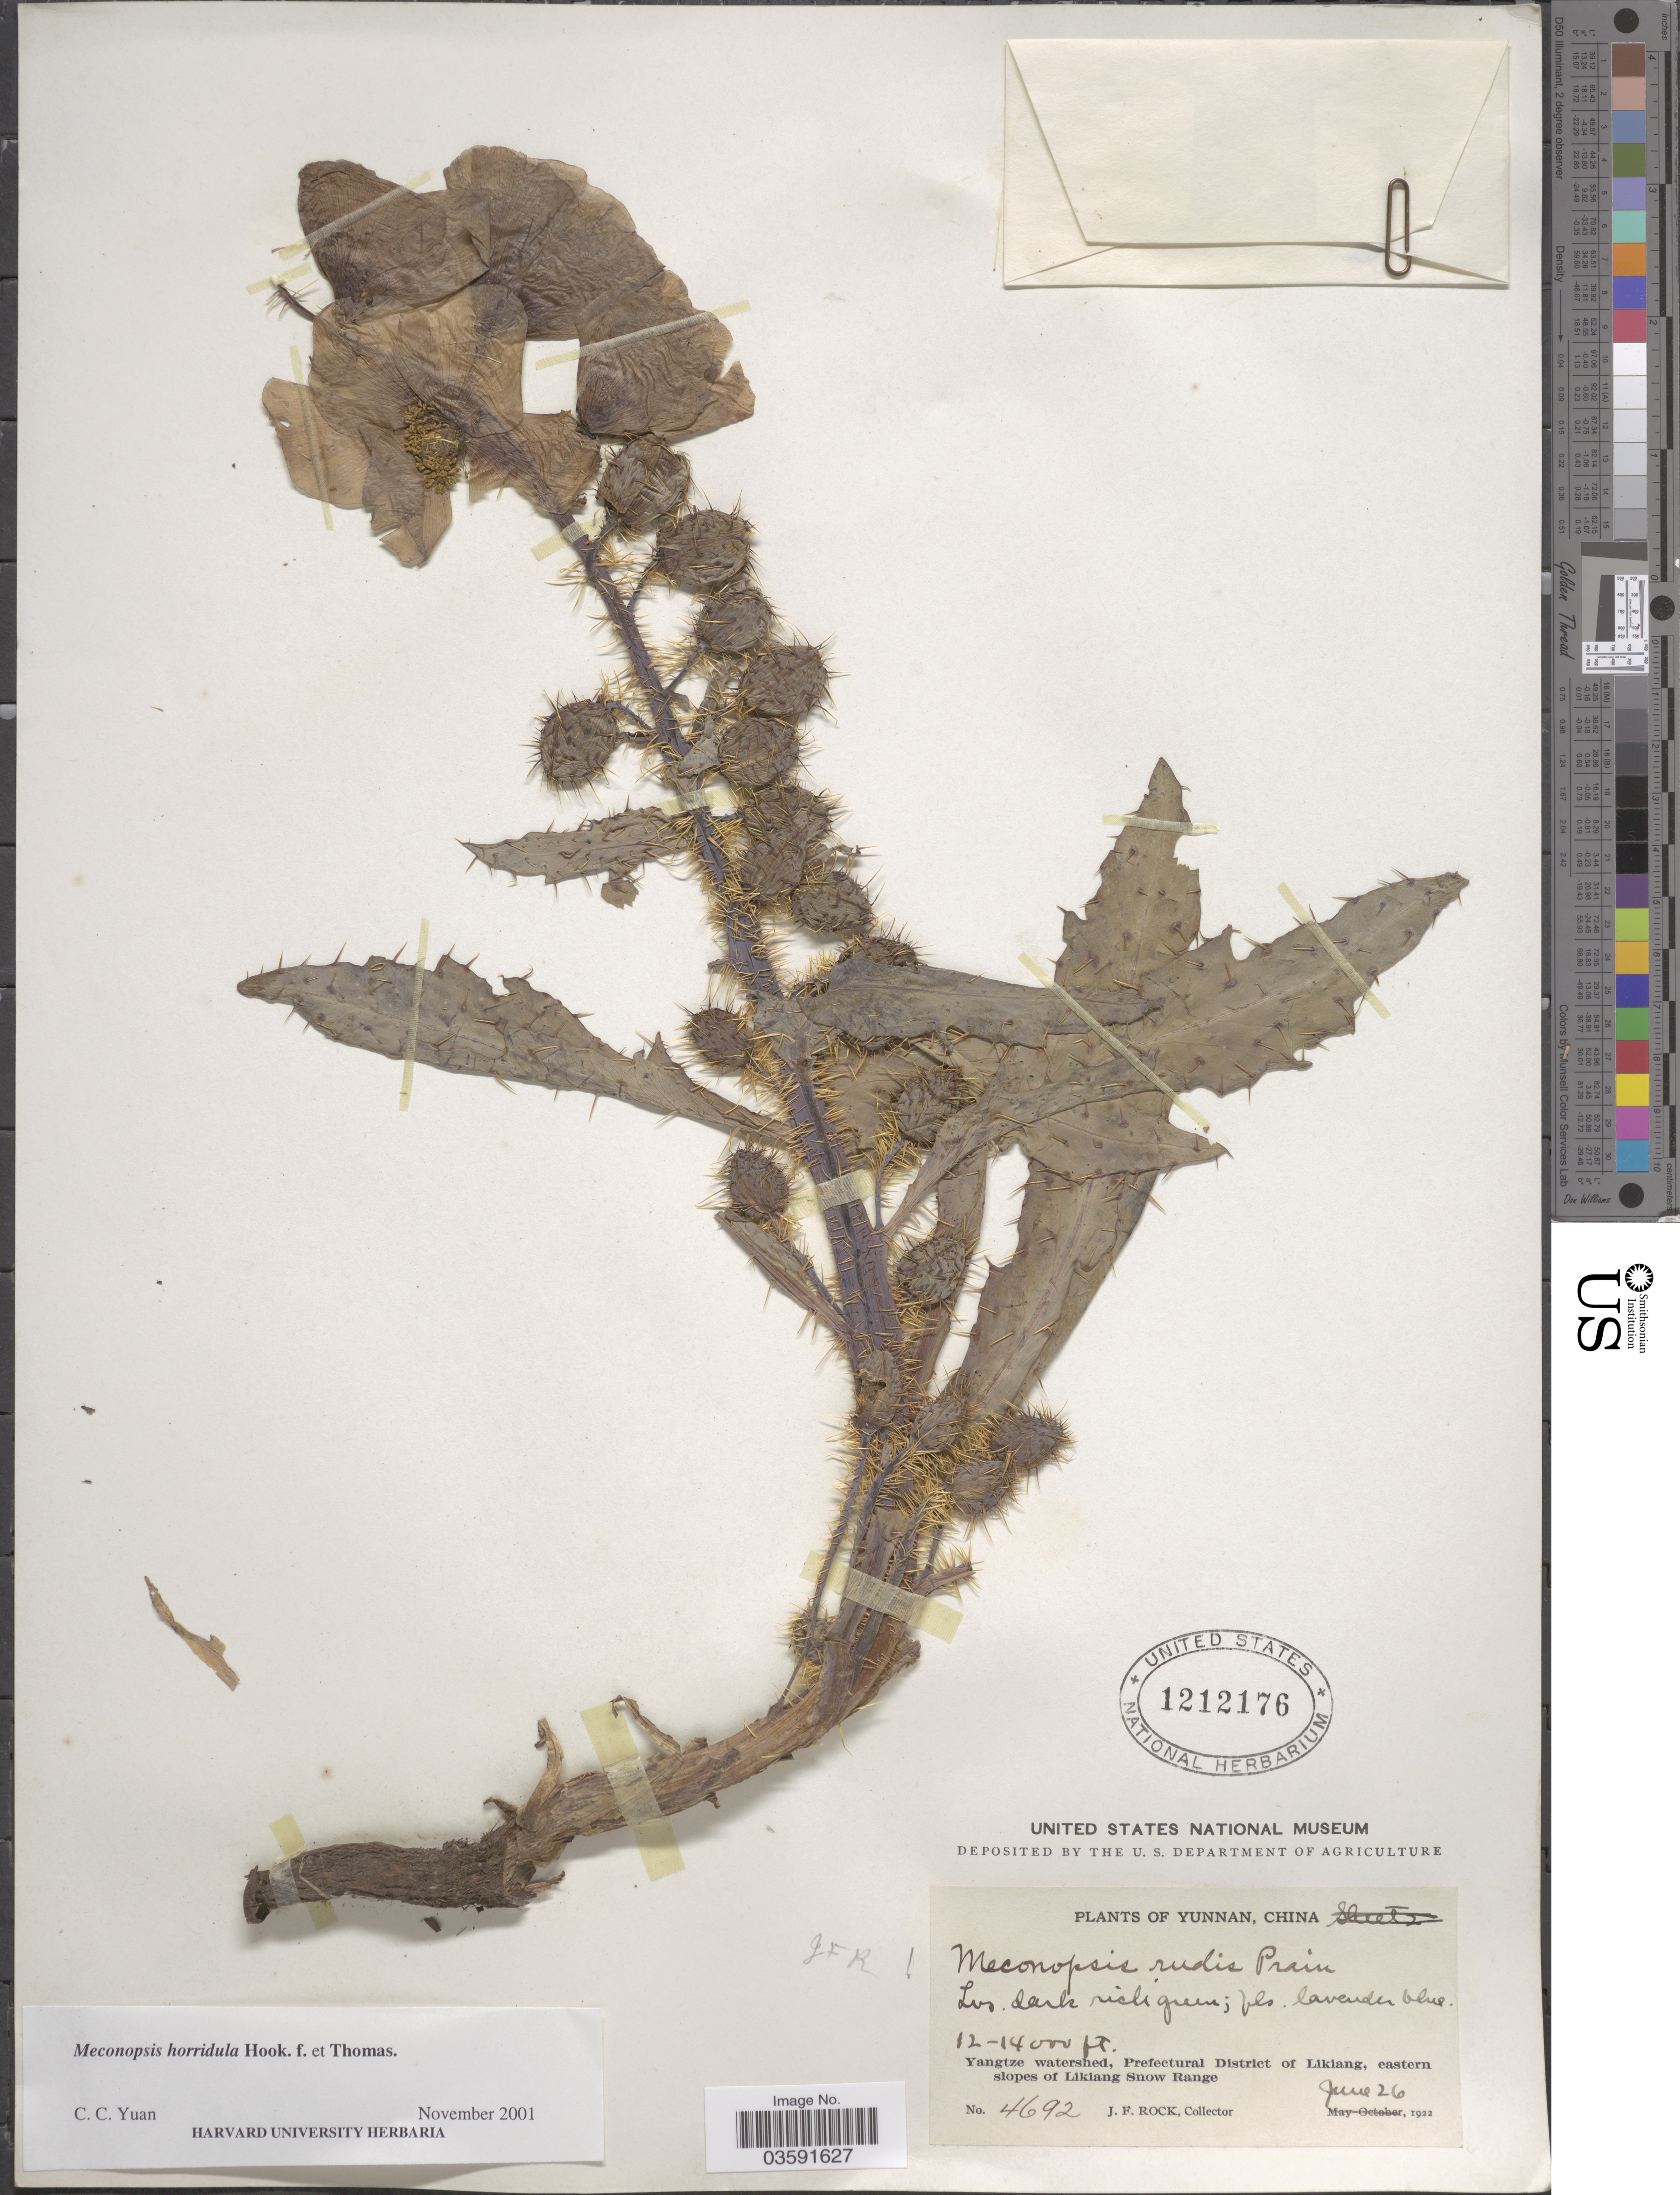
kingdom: Plantae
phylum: Tracheophyta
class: Magnoliopsida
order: Ranunculales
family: Papaveraceae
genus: Meconopsis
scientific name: Meconopsis horridula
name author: Hook. f. & Thomson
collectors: J. Rock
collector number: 4692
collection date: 1922-06-26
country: China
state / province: Yunnan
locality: Yangtze watershed, Prefectural District of Likiang, eastern slopes of Likiang Snow Range.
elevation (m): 3658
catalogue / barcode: US 1212176